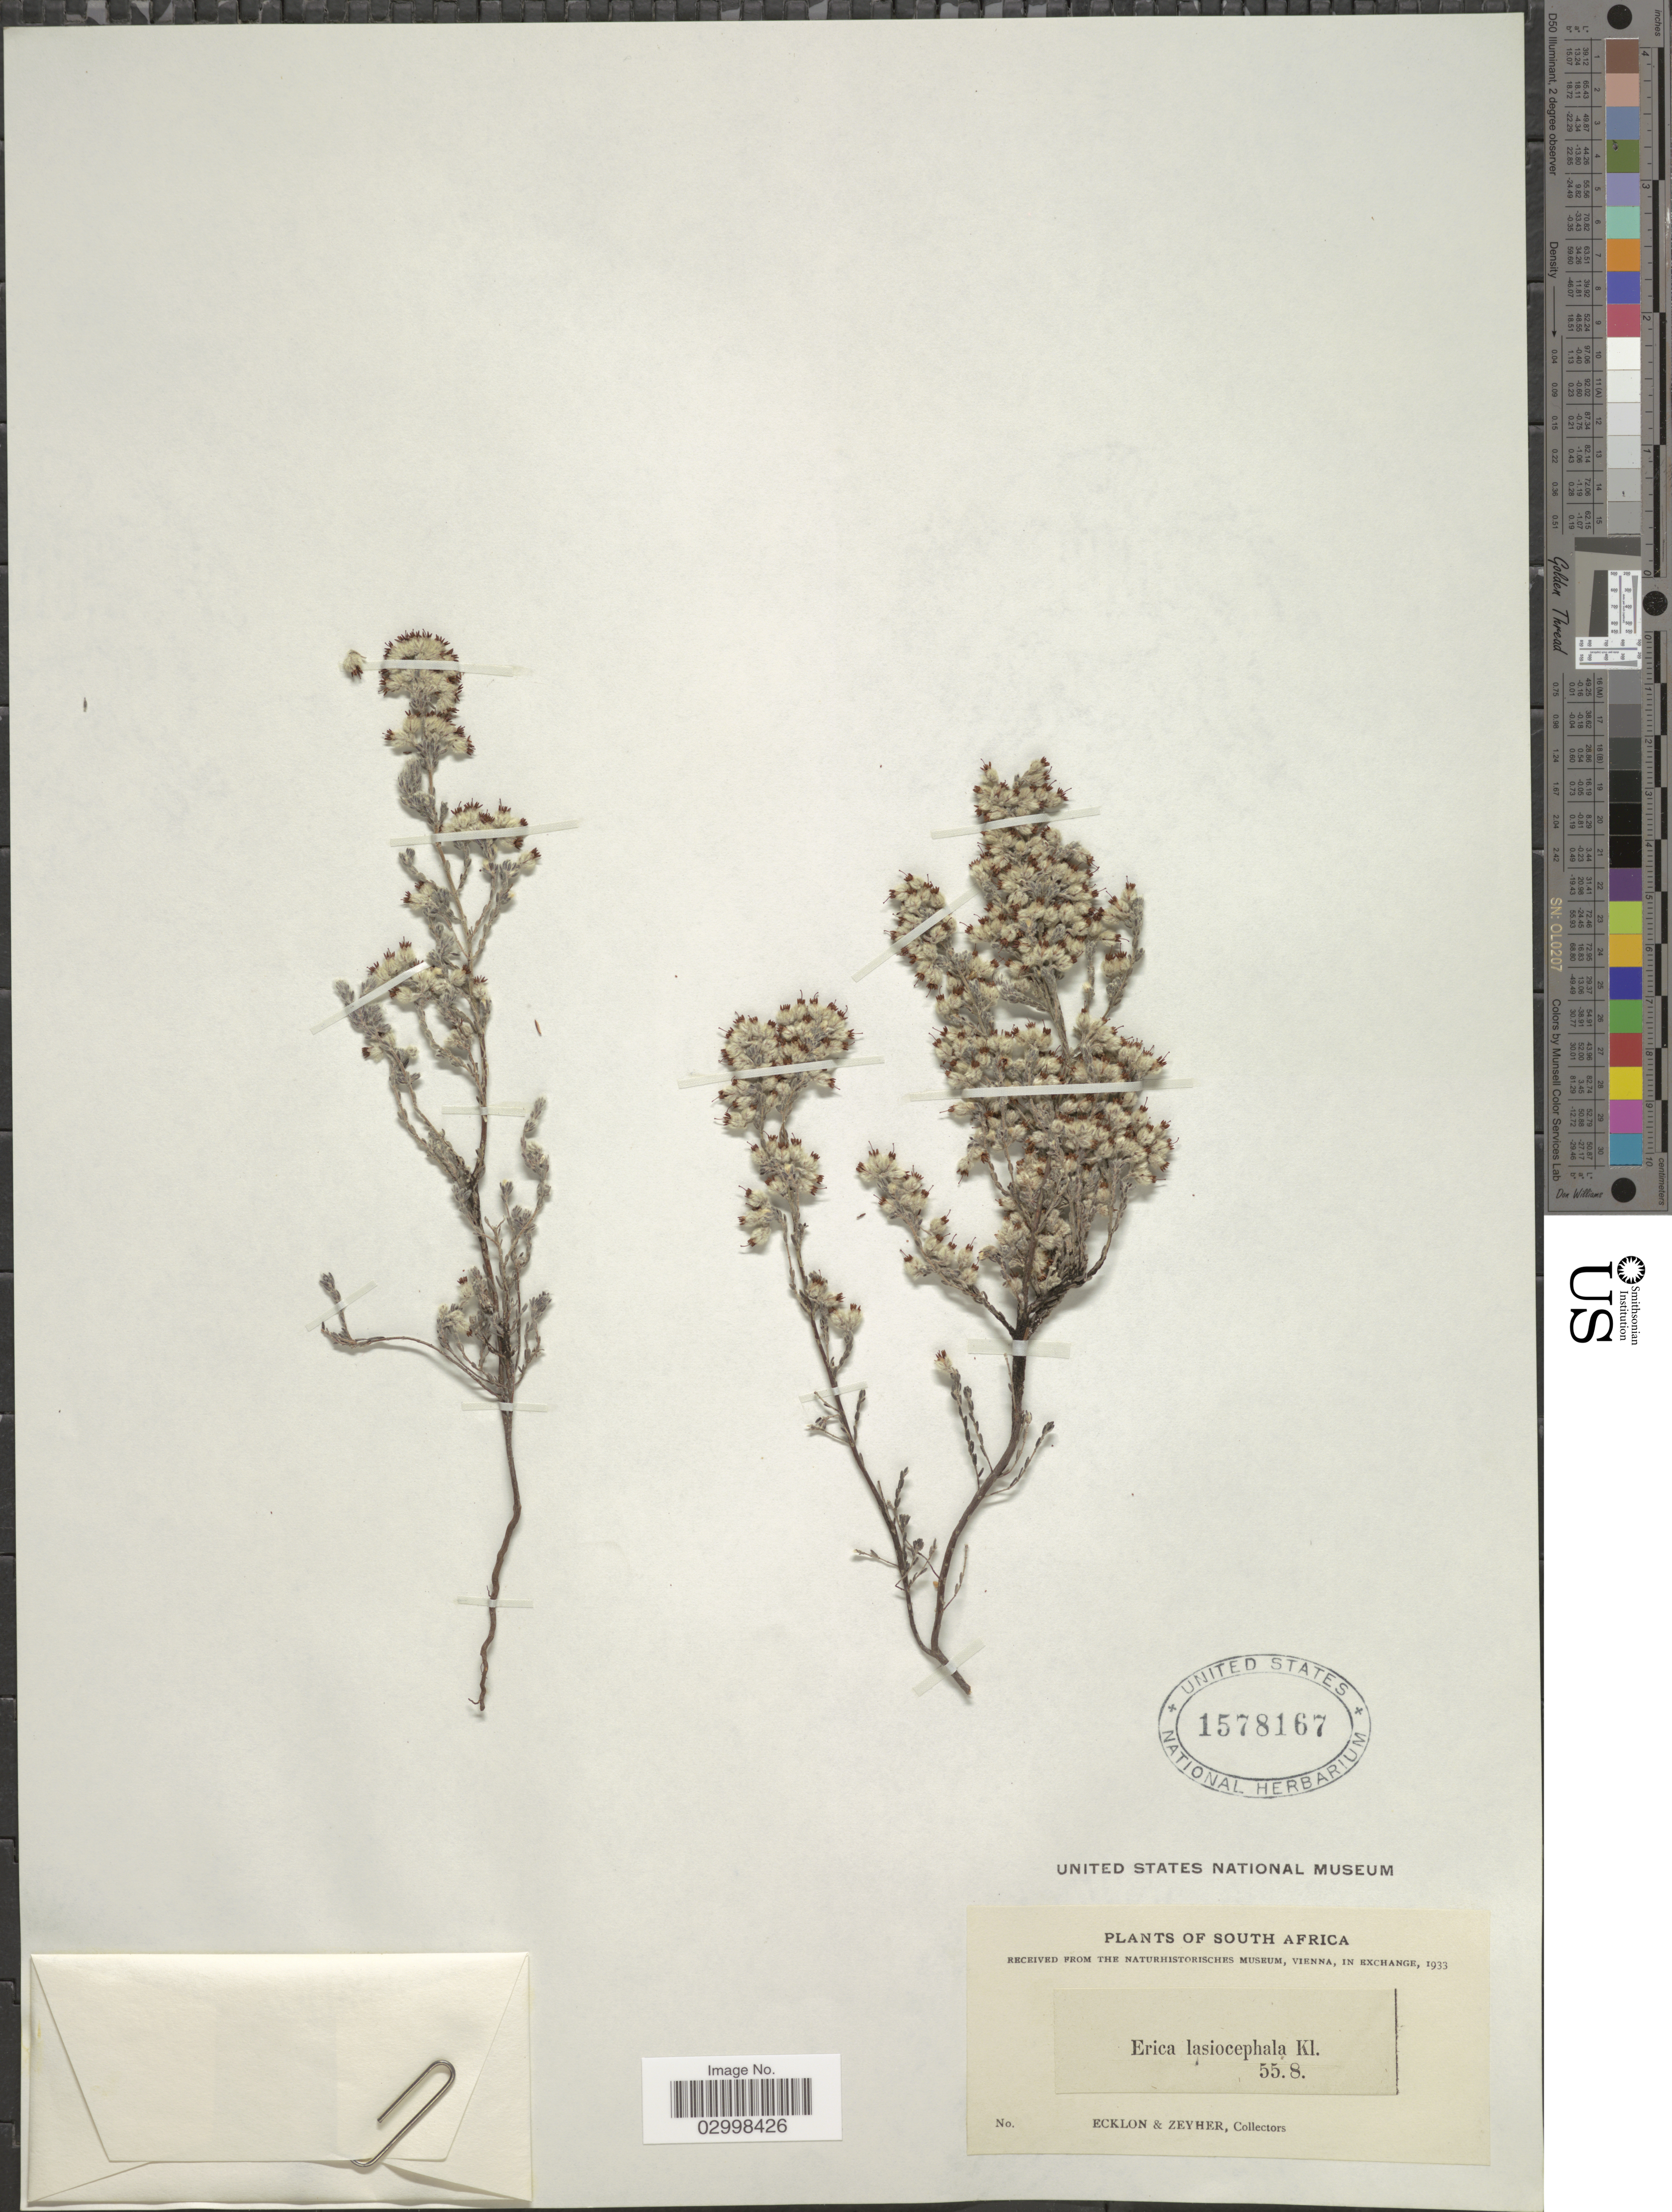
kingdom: Plantae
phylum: Tracheophyta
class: Magnoliopsida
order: Ericales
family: Ericaceae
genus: Erica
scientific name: Erica lasiocephala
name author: Klotzsch ex Benth.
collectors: -. Ecklon & -. Zeyher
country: South Africa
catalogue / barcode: US 1578167